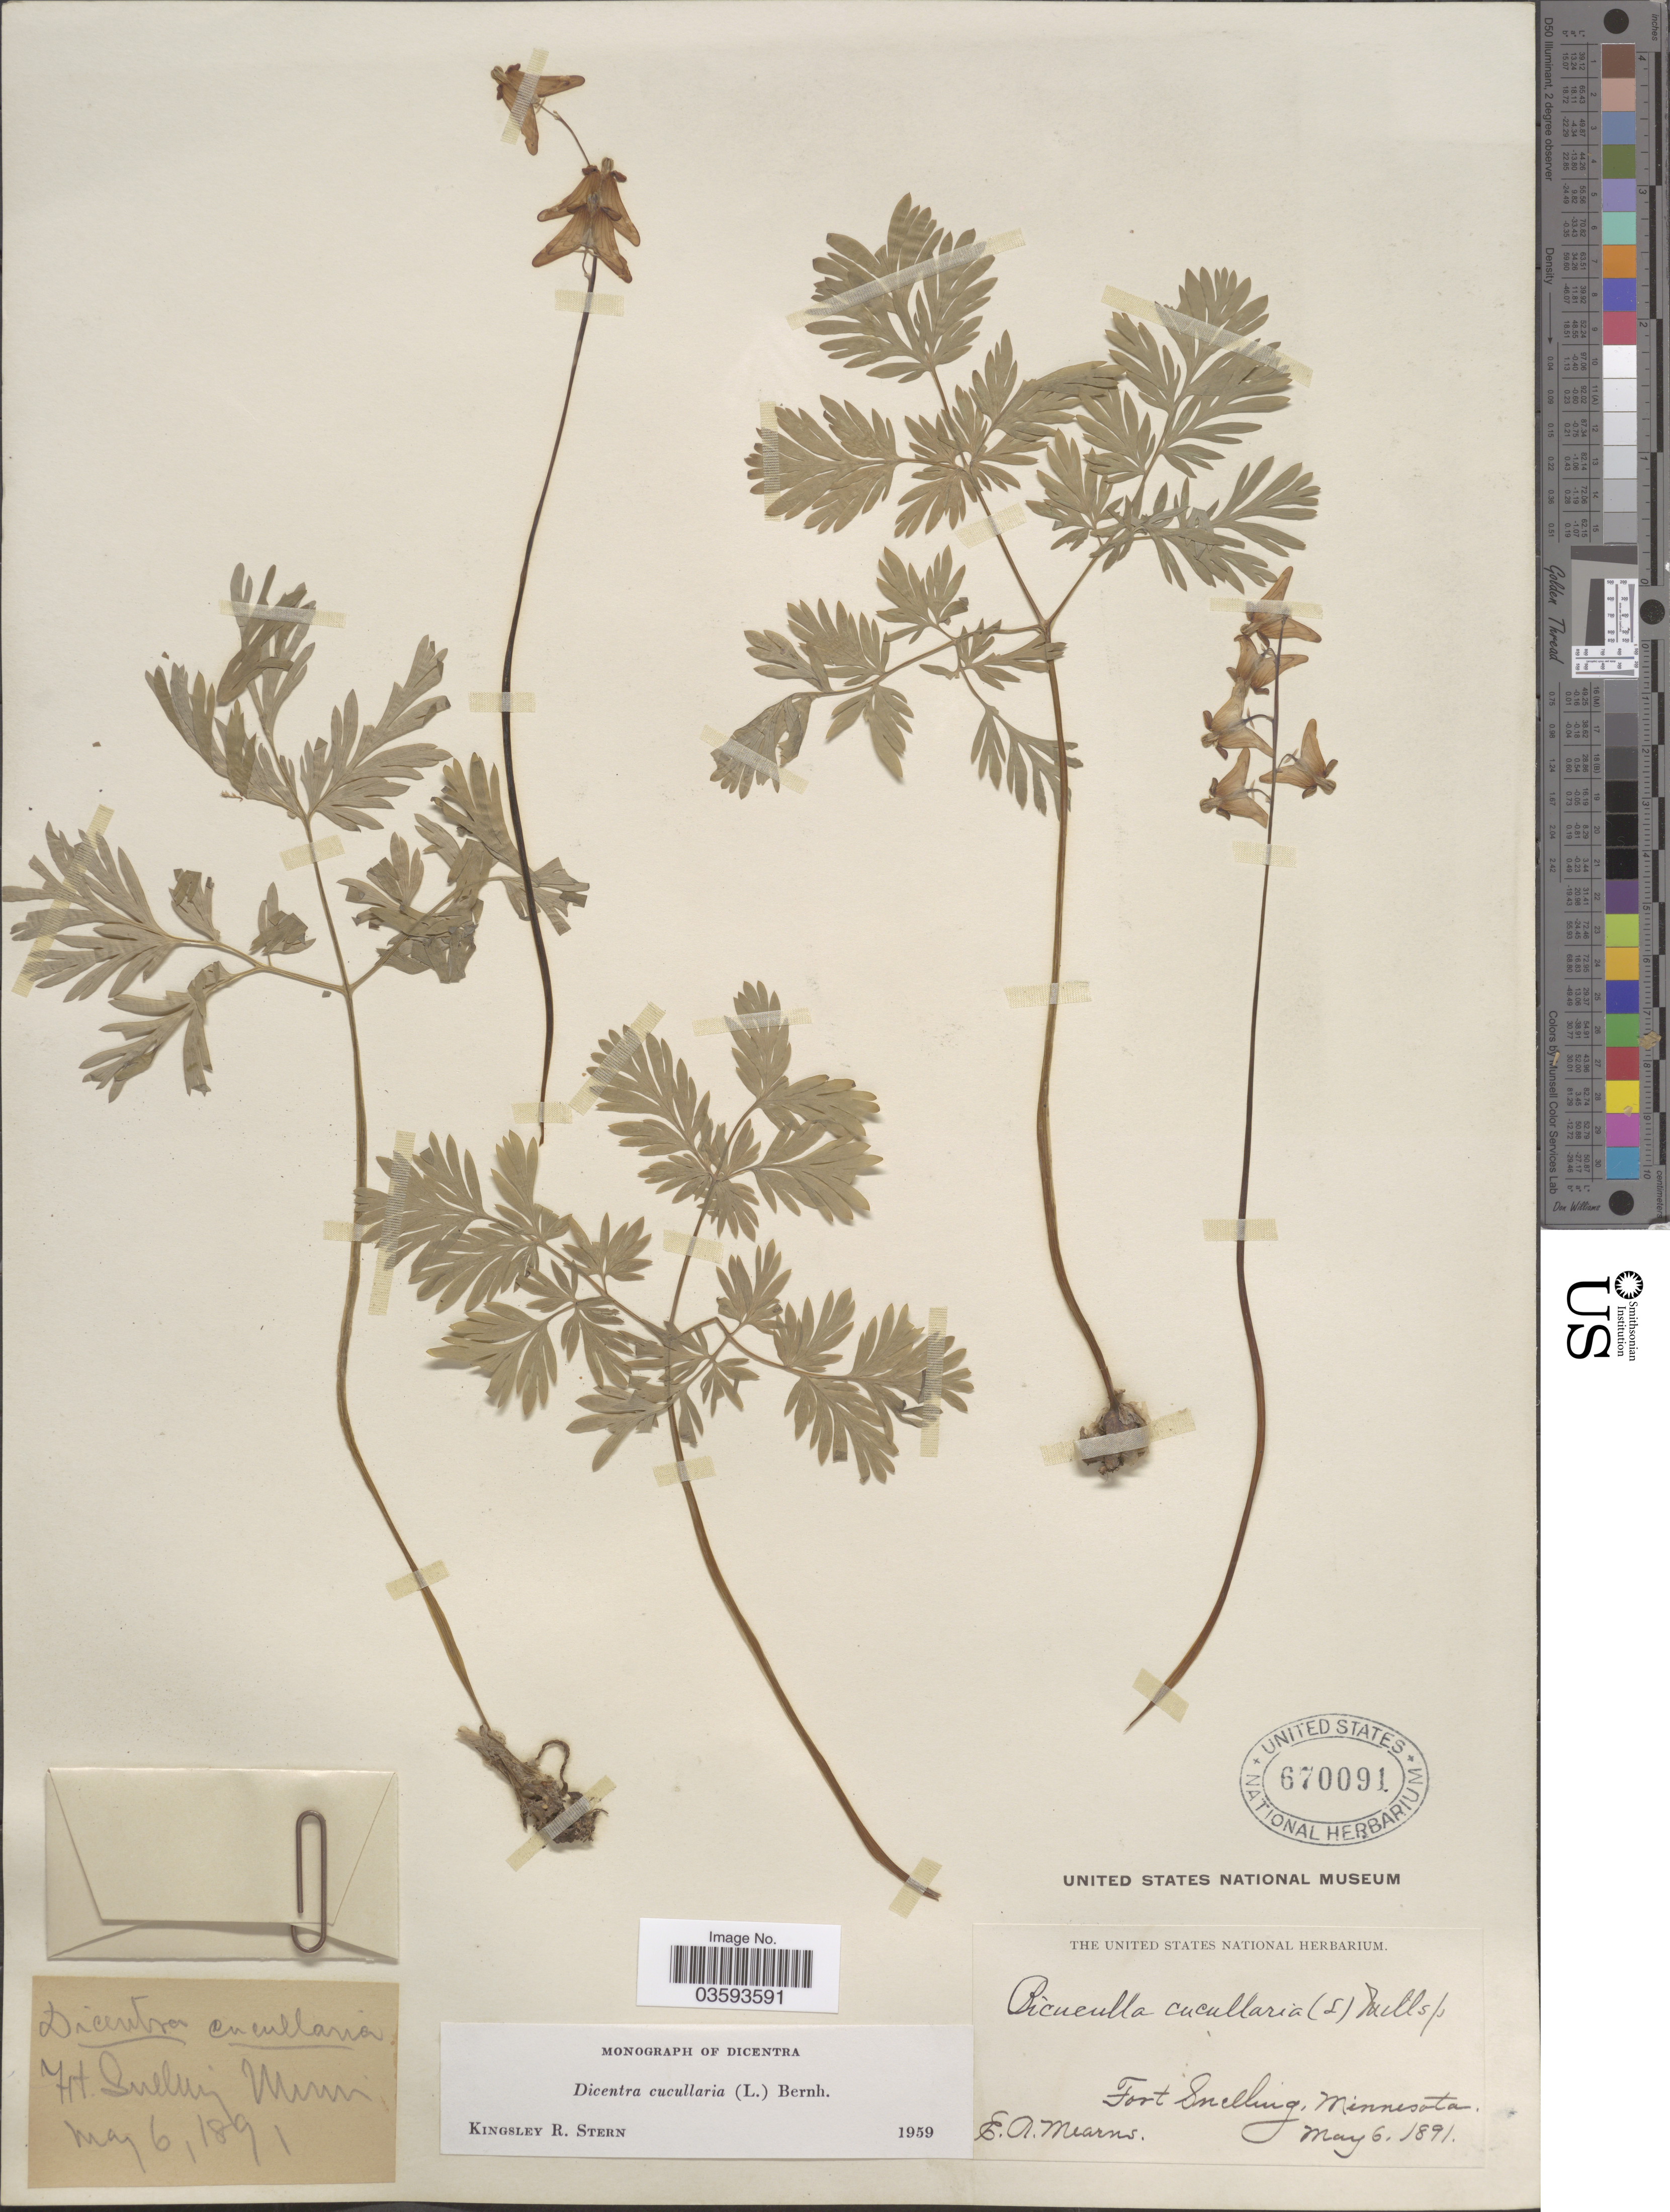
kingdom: Plantae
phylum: Tracheophyta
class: Magnoliopsida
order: Ranunculales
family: Papaveraceae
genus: Dicentra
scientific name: Dicentra cucullaria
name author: (L.) Bernh.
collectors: E. A. Mearns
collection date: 1891-05-06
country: United States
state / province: Minnesota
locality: Fort Snelling.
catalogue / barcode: US 670091